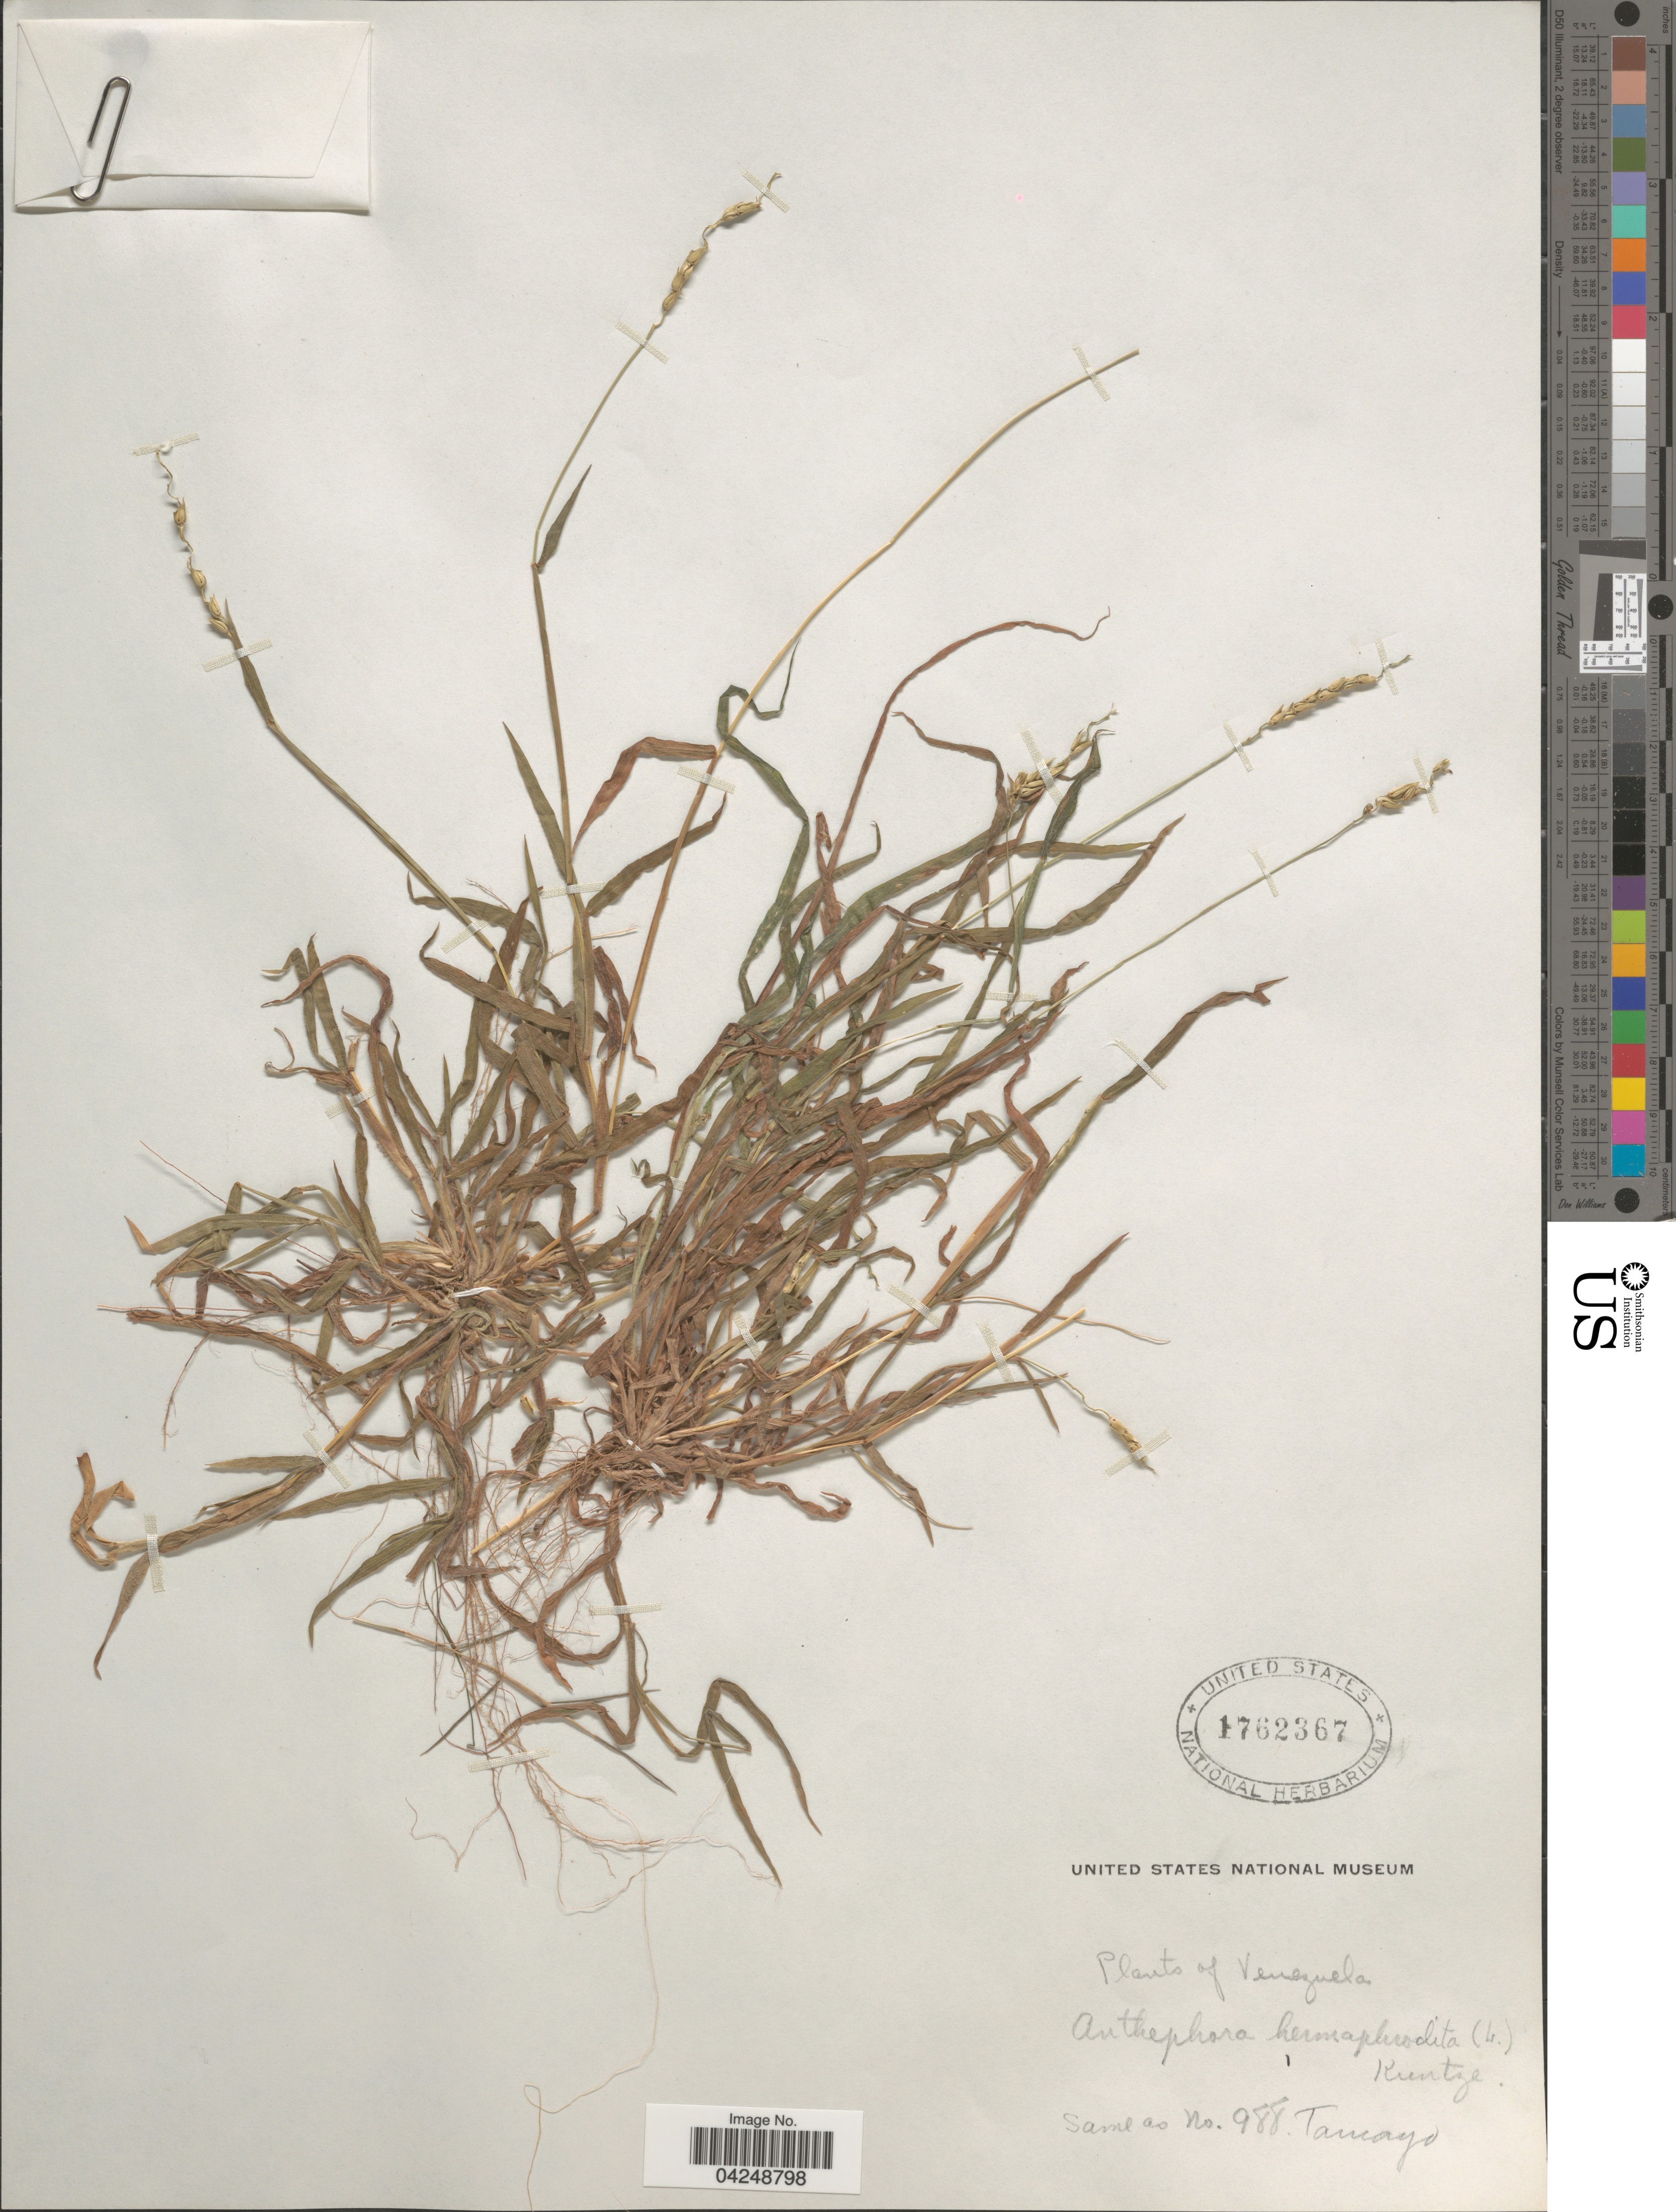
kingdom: Plantae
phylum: Tracheophyta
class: Liliopsida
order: Poales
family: Poaceae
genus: Anthephora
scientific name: Anthephora hermaphrodita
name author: (L.) Kuntze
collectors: -. Tamayo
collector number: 988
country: Venezuela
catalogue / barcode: US 1762367